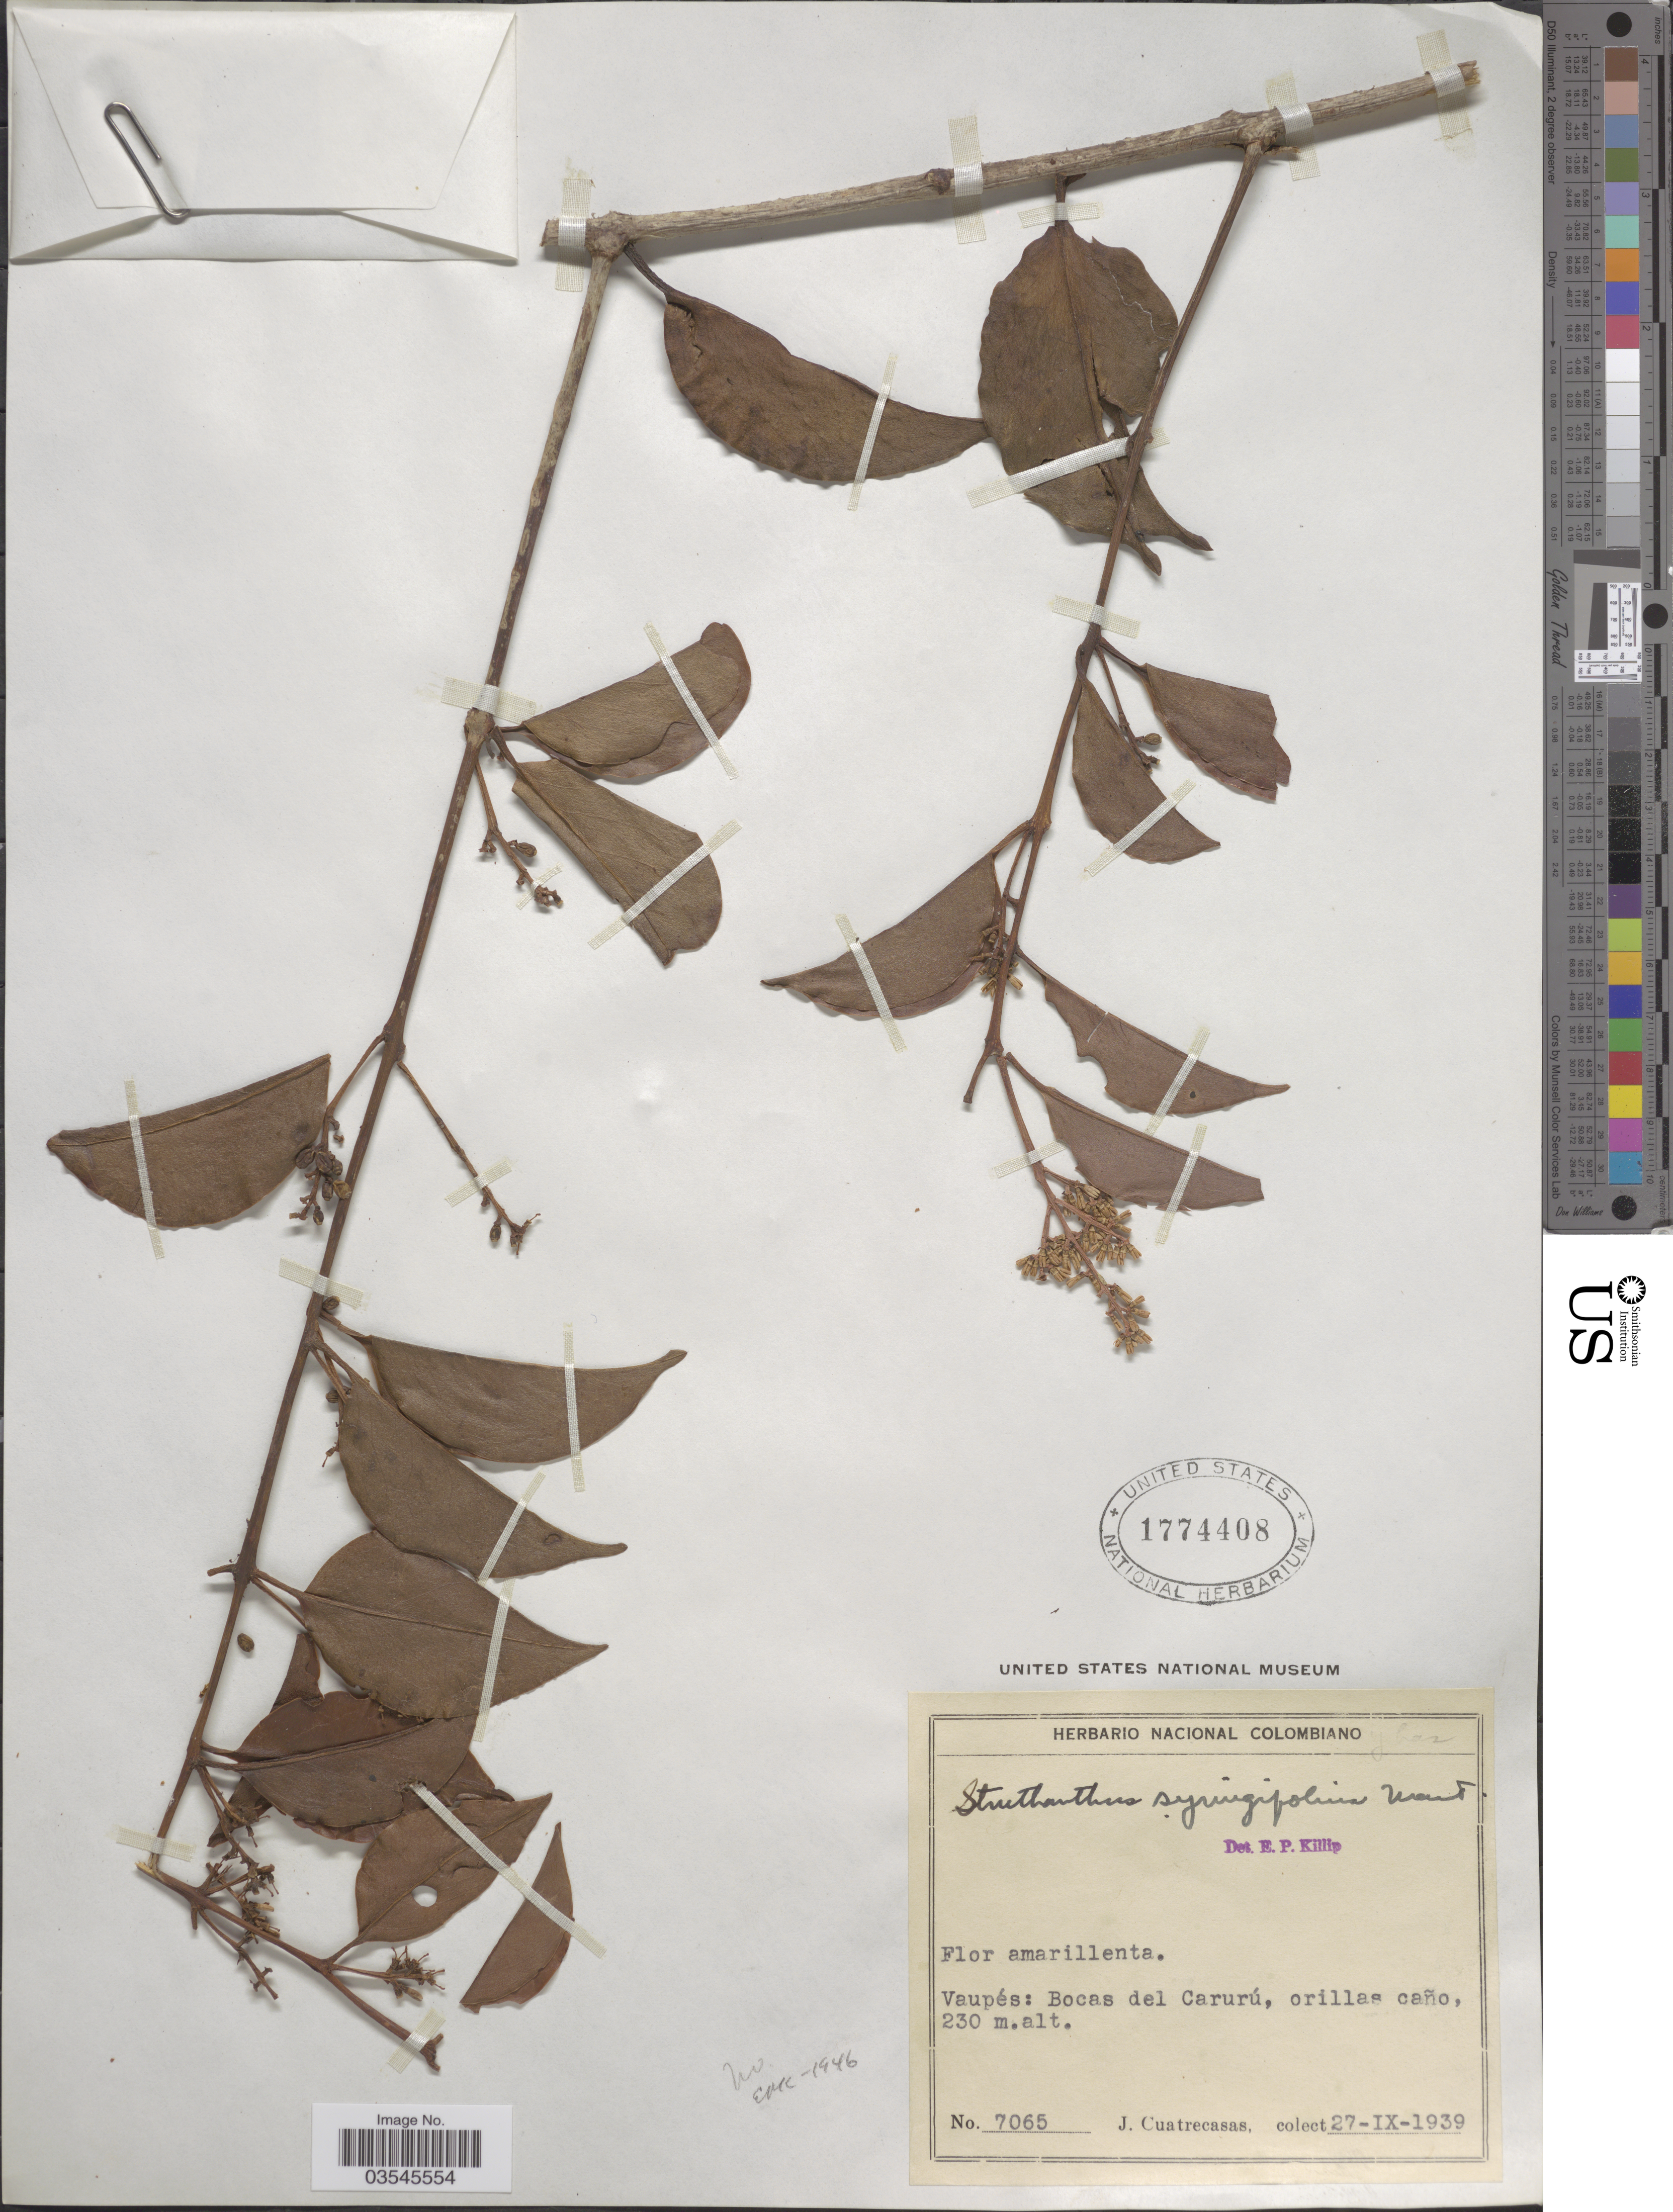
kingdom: Plantae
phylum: Tracheophyta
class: Magnoliopsida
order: Santalales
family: Loranthaceae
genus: Struthanthus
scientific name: Struthanthus sp.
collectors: J. Cuatrecasas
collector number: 7065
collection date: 1939-09-27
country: Colombia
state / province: Vaupés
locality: Bocas del Carurú.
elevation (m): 230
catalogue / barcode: US 1774408